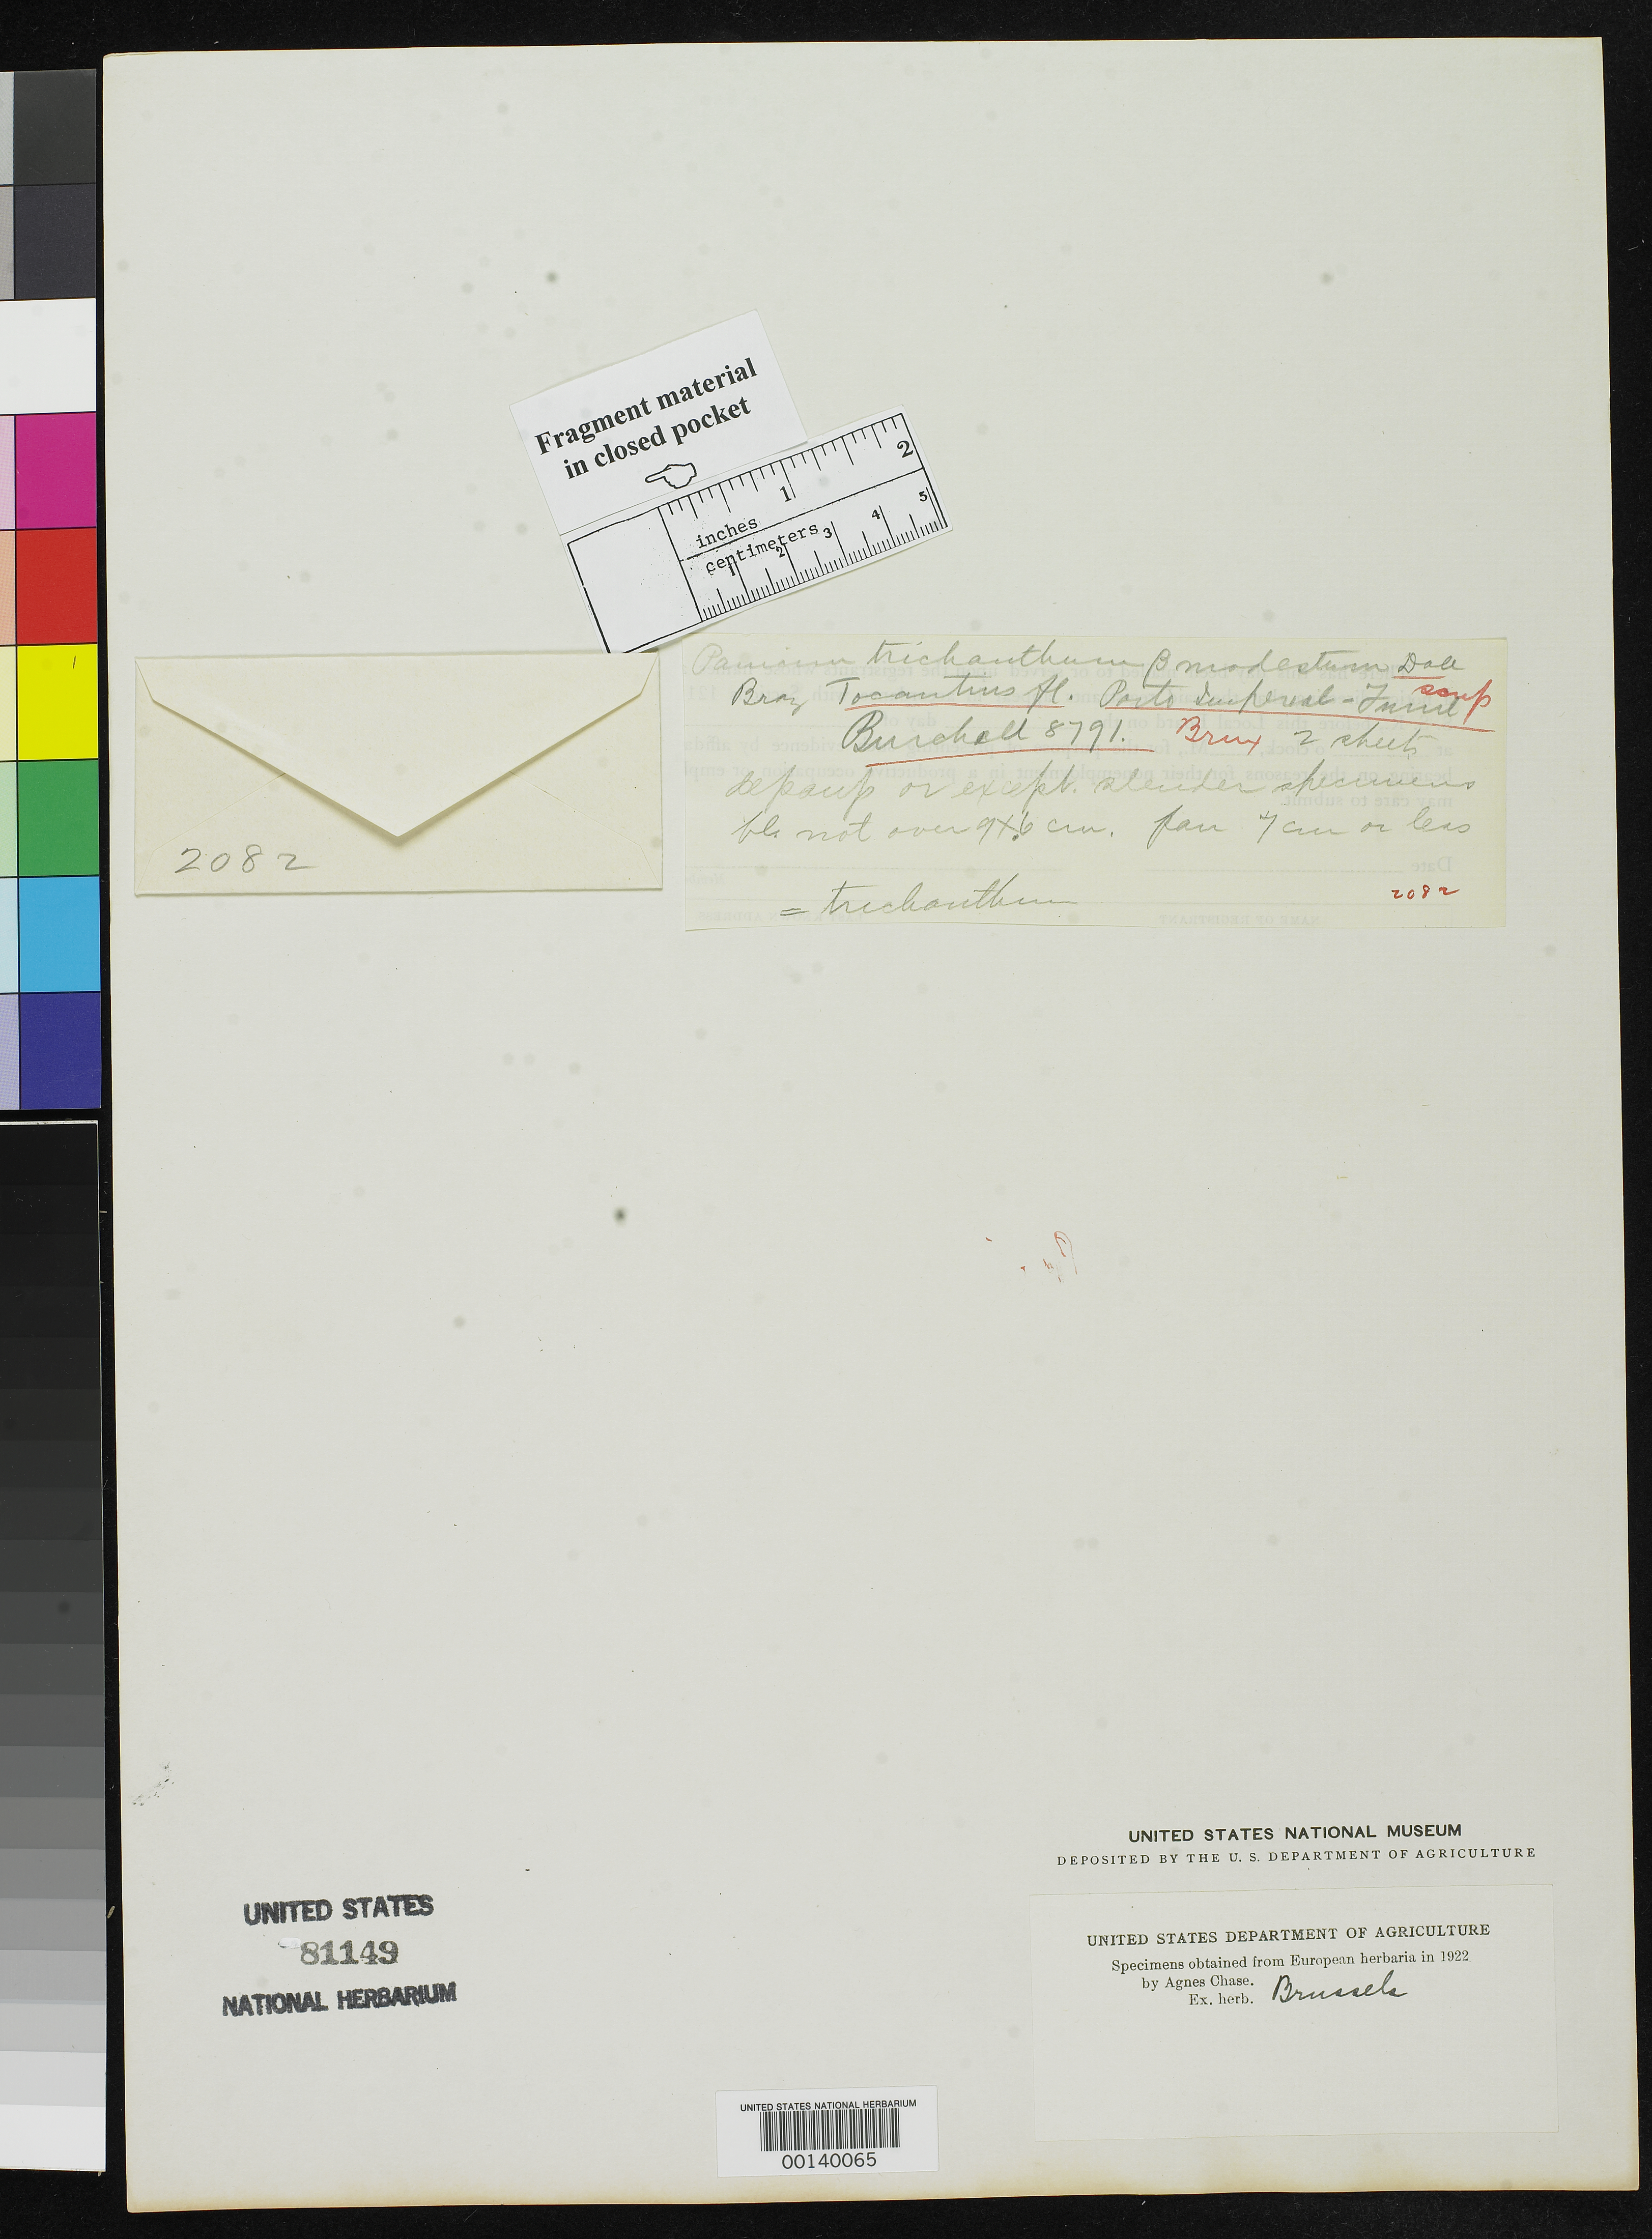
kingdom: Plantae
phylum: Tracheophyta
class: Liliopsida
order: Poales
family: Poaceae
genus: Panicum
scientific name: Panicum trichanthum var. modestum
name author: Döll in Mart.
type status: Type Fragment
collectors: W. J. Burchell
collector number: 8791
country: Brazil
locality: Tocantins River, Porto Imperial and Fumil.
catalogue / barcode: US 81149